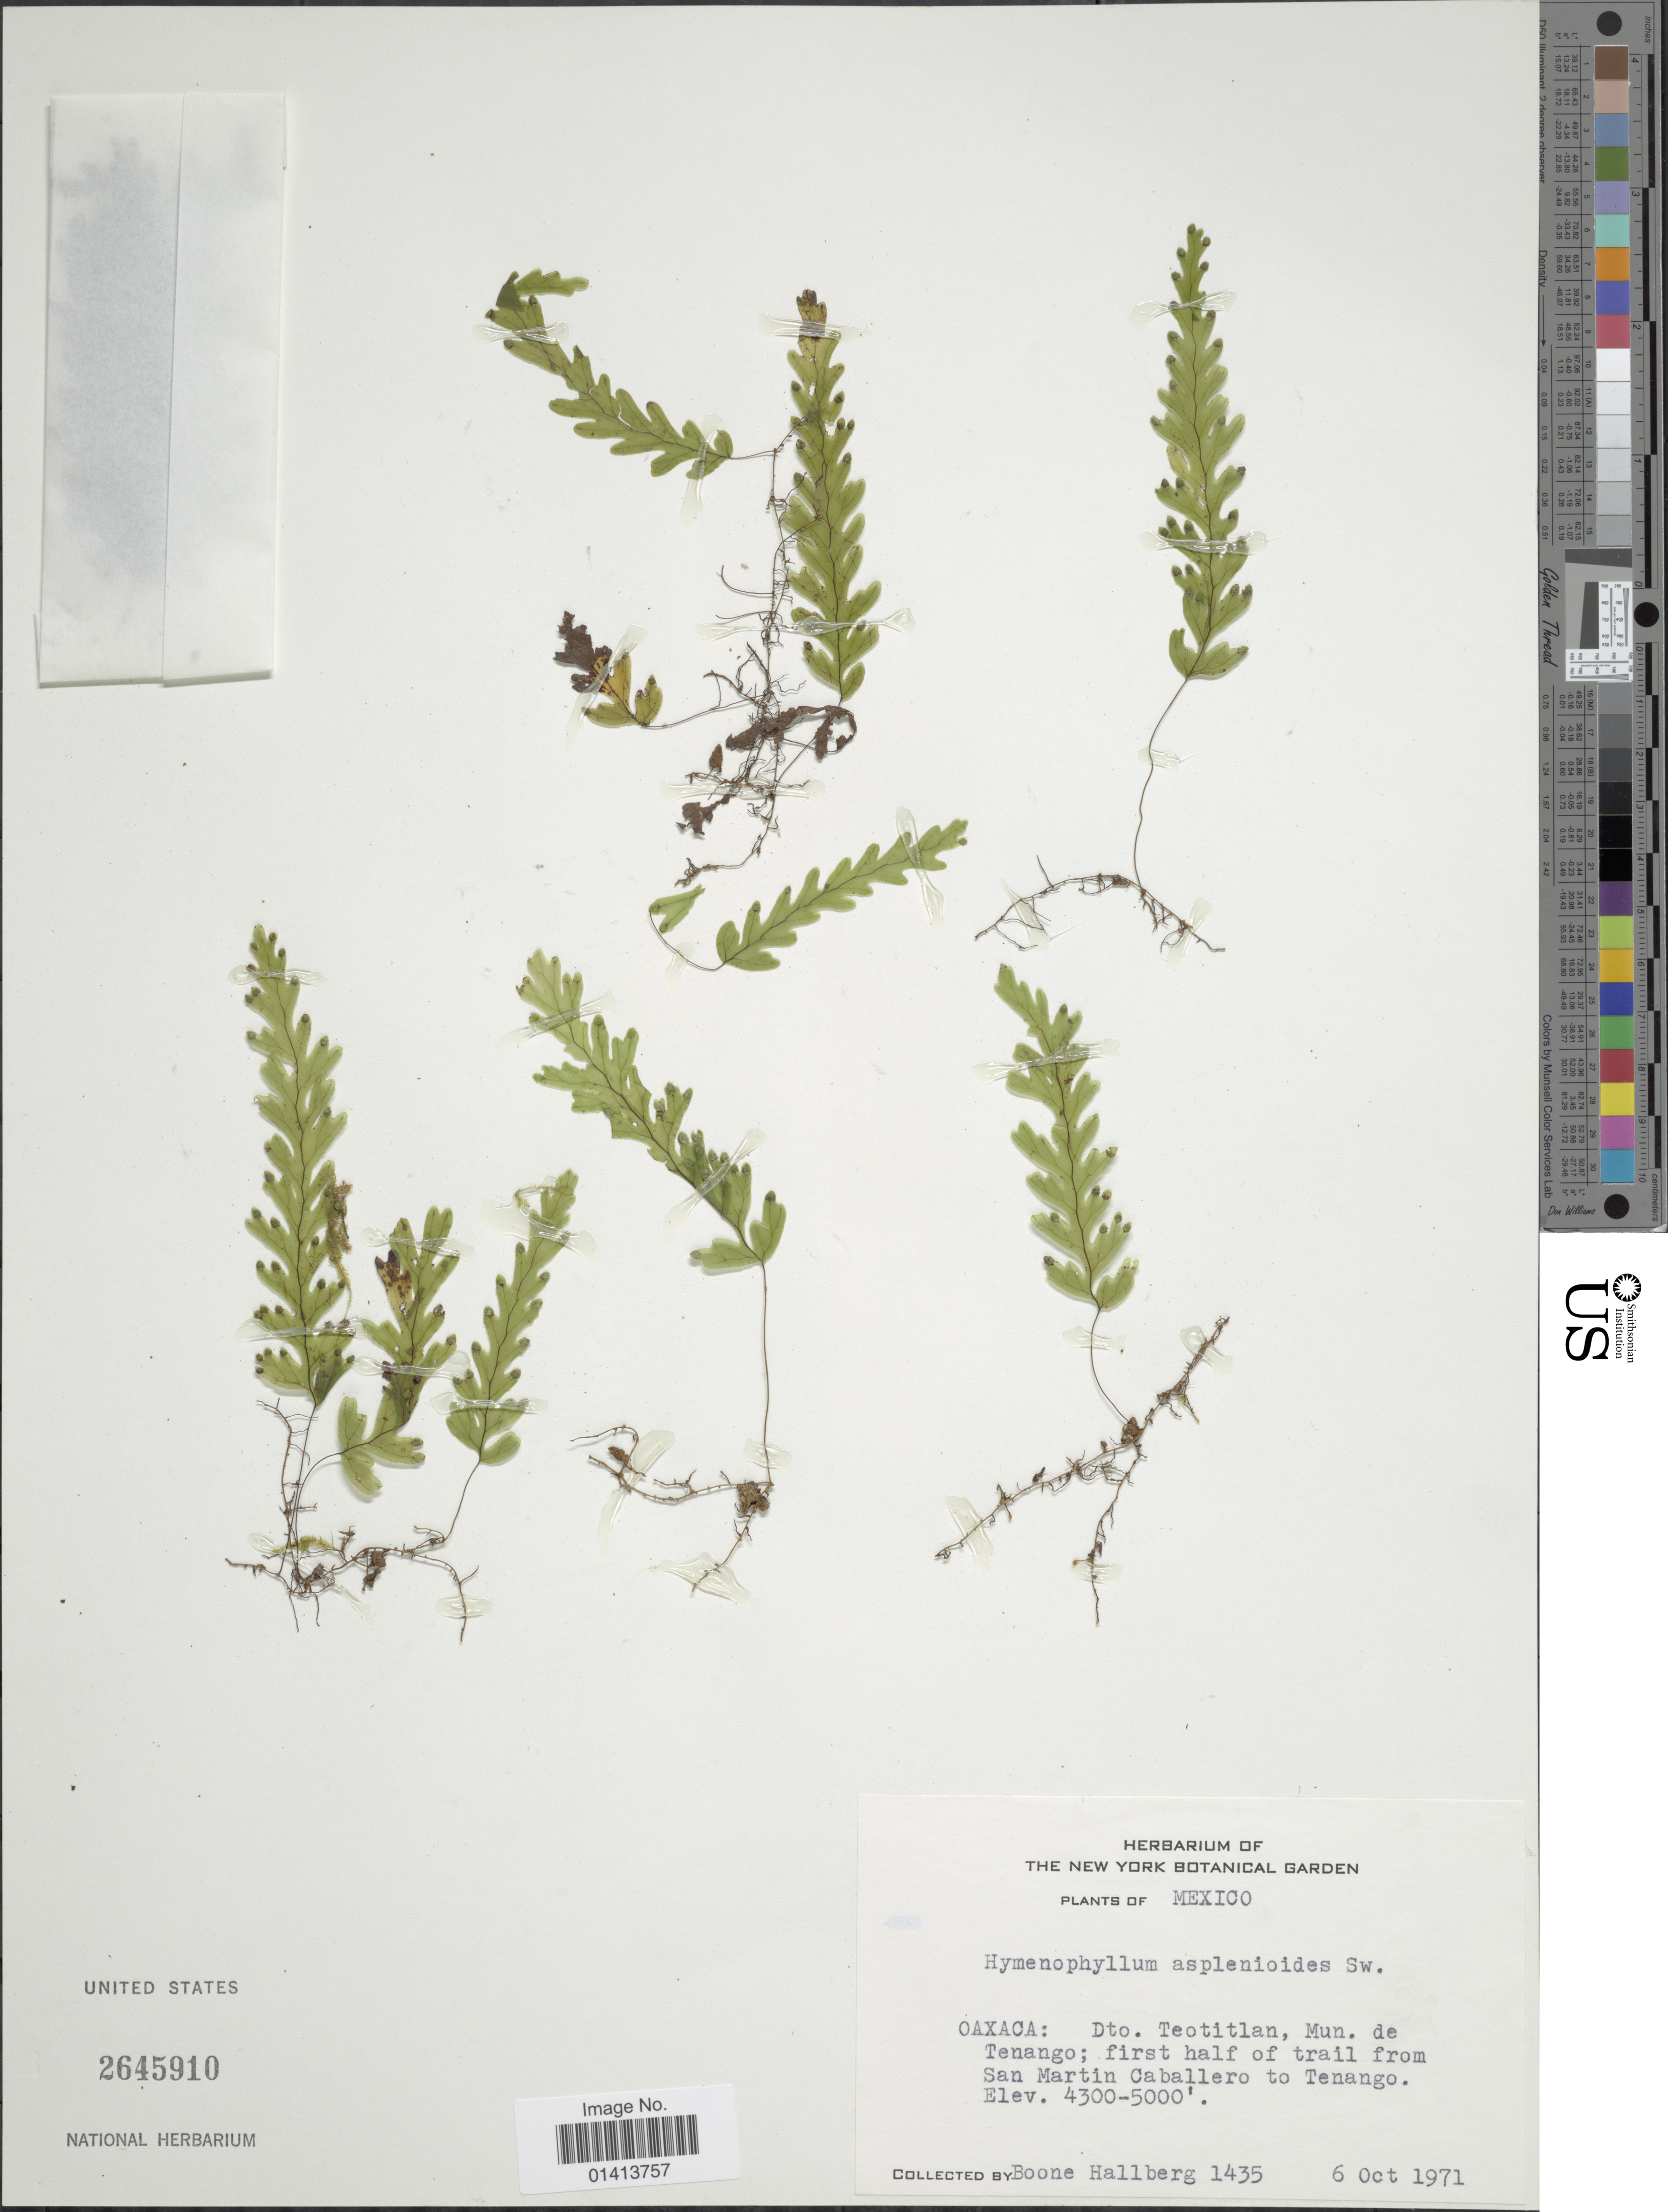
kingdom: Plantae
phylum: Tracheophyta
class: Polypodiopsida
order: Hymenophyllales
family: Hymenophyllaceae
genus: Hymenophyllum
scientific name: Hymenophyllum asplenioides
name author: (Sw.) Sw.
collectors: B. Hallberg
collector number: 1435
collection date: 1971-10-06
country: Mexico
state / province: Oaxaca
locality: Dto Teotitlan, Mun de tenango; first half of trail from San Martin Caballero to Tenango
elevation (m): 1311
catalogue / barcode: US 2645910